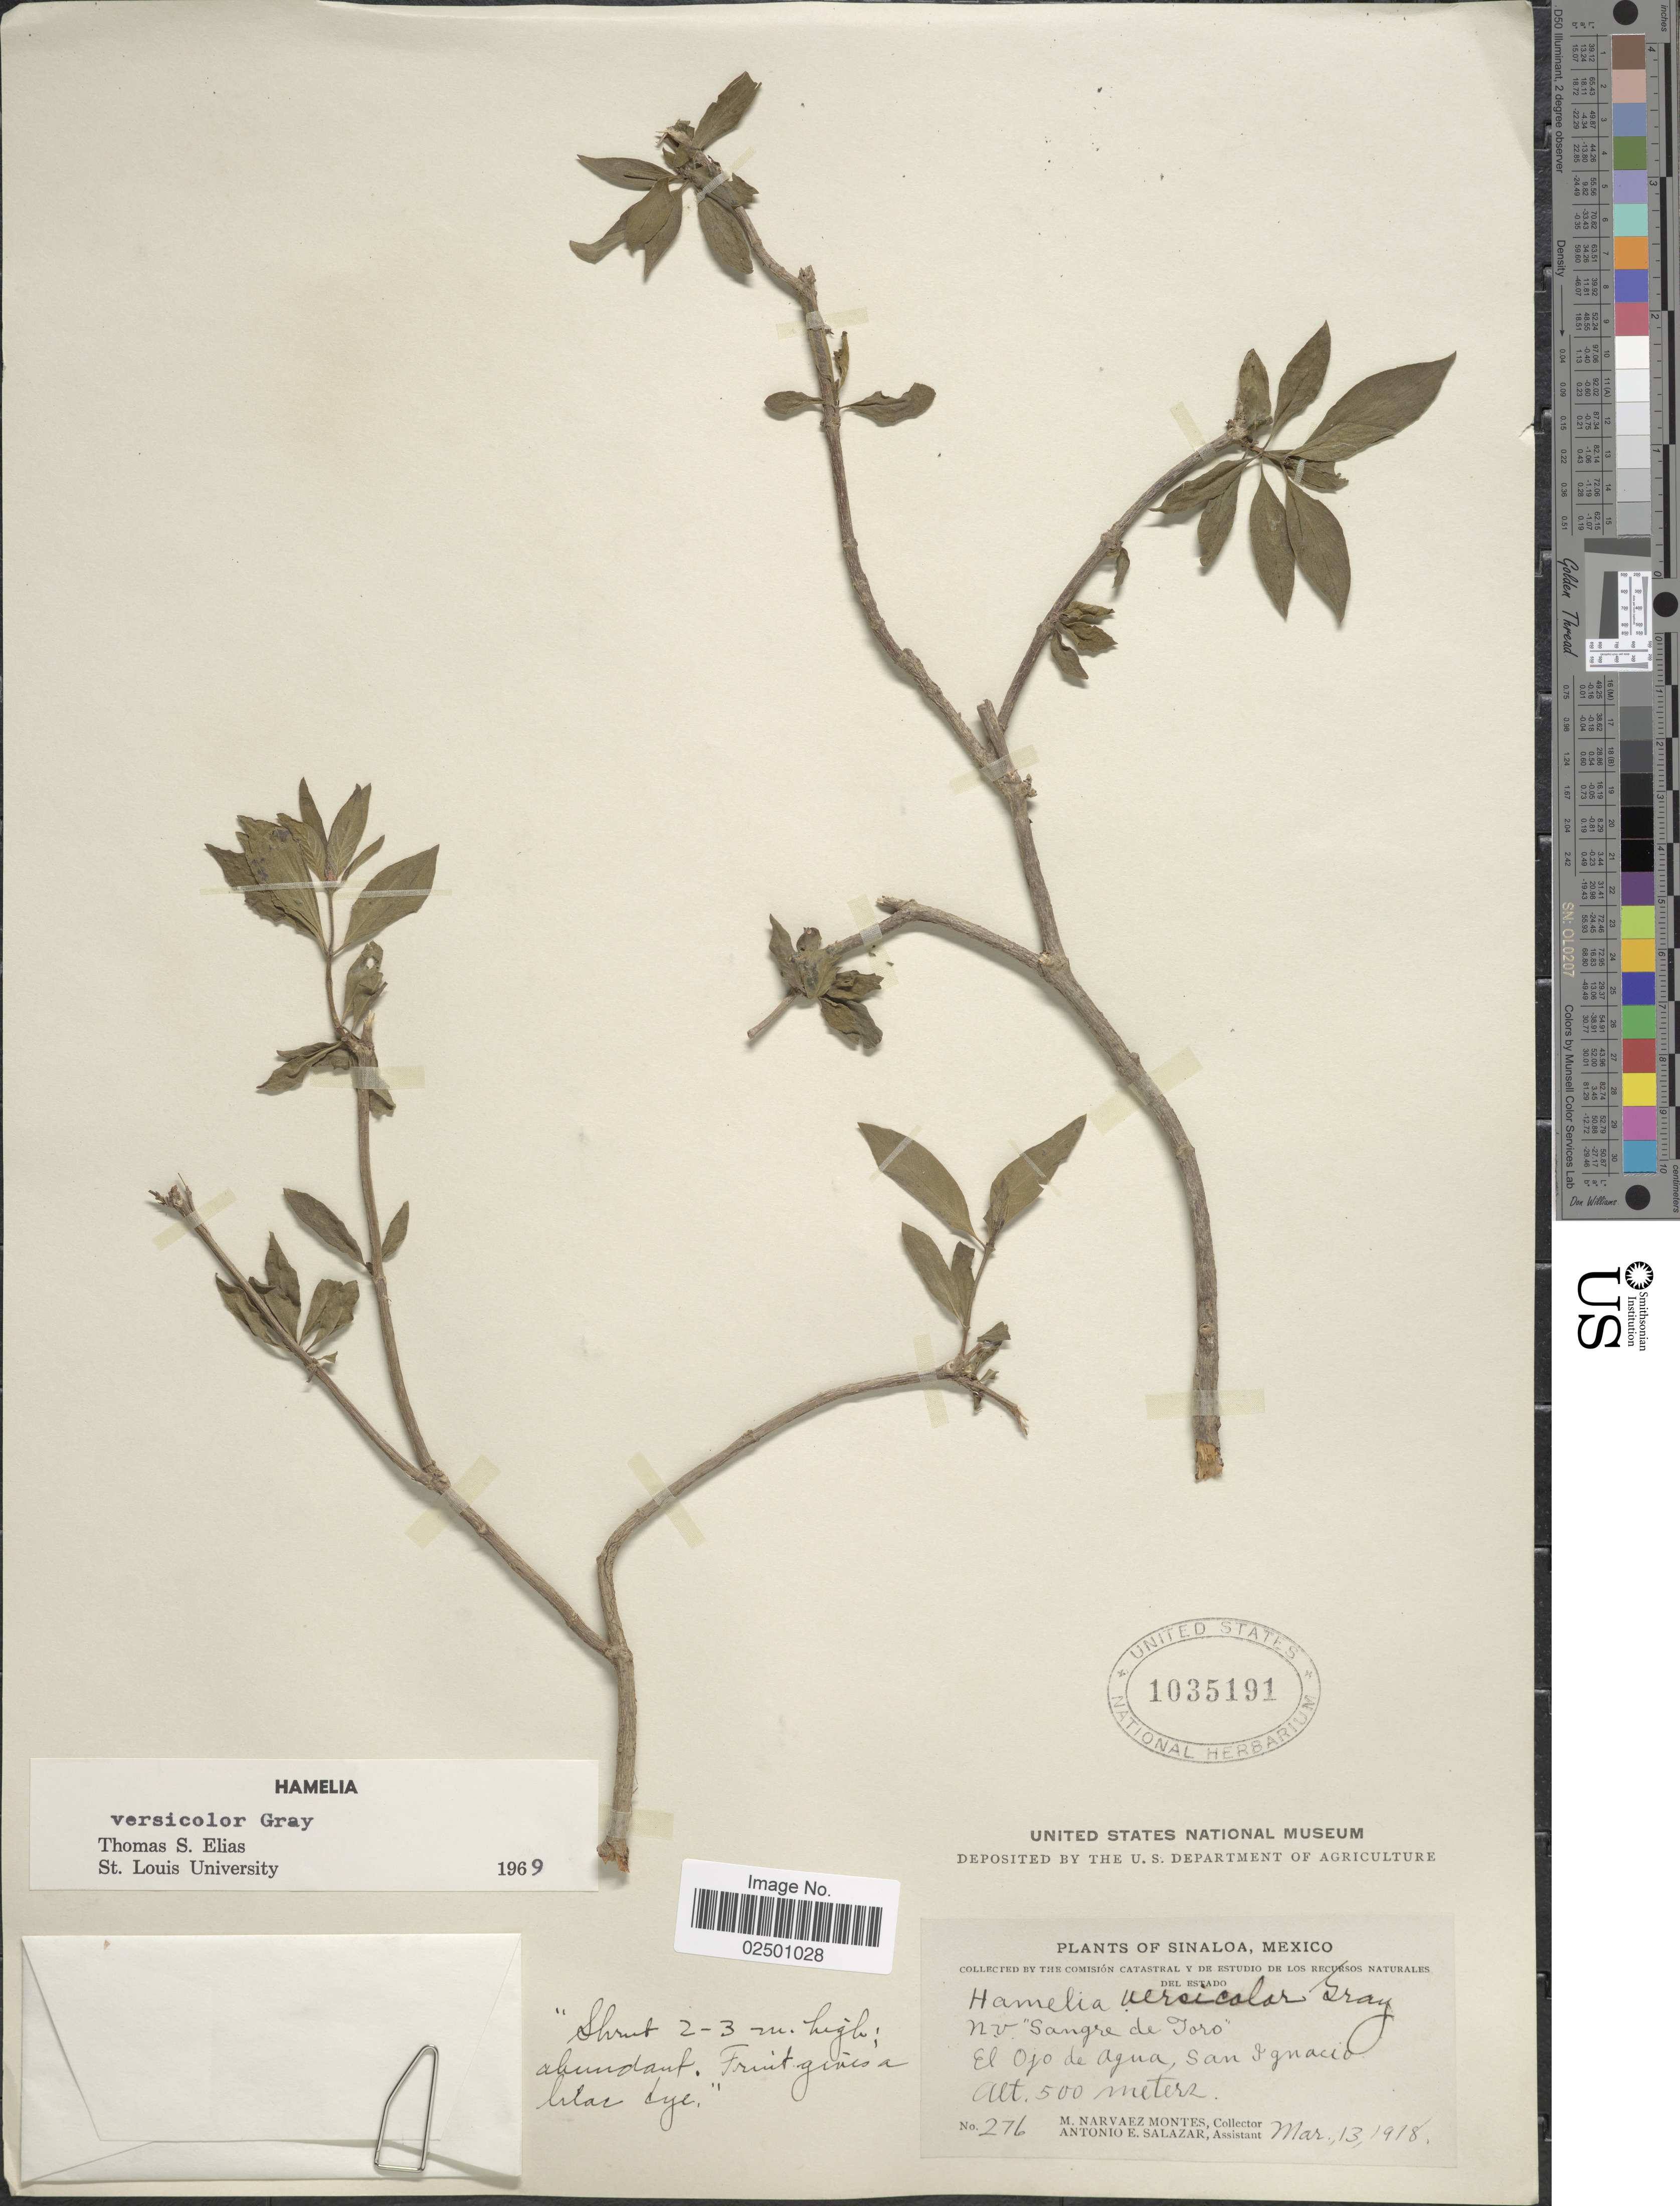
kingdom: Plantae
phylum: Tracheophyta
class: Magnoliopsida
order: Gentianales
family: Rubiaceae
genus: Hamelia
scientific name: Hamelia versicolor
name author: A. Gray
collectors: M. Narvaez-Montes & A. E. Salazar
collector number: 276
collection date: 1918-03-13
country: Mexico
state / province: Sinaloa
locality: El Ojo de Agua, San Ignacio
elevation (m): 500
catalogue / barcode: US 1035191